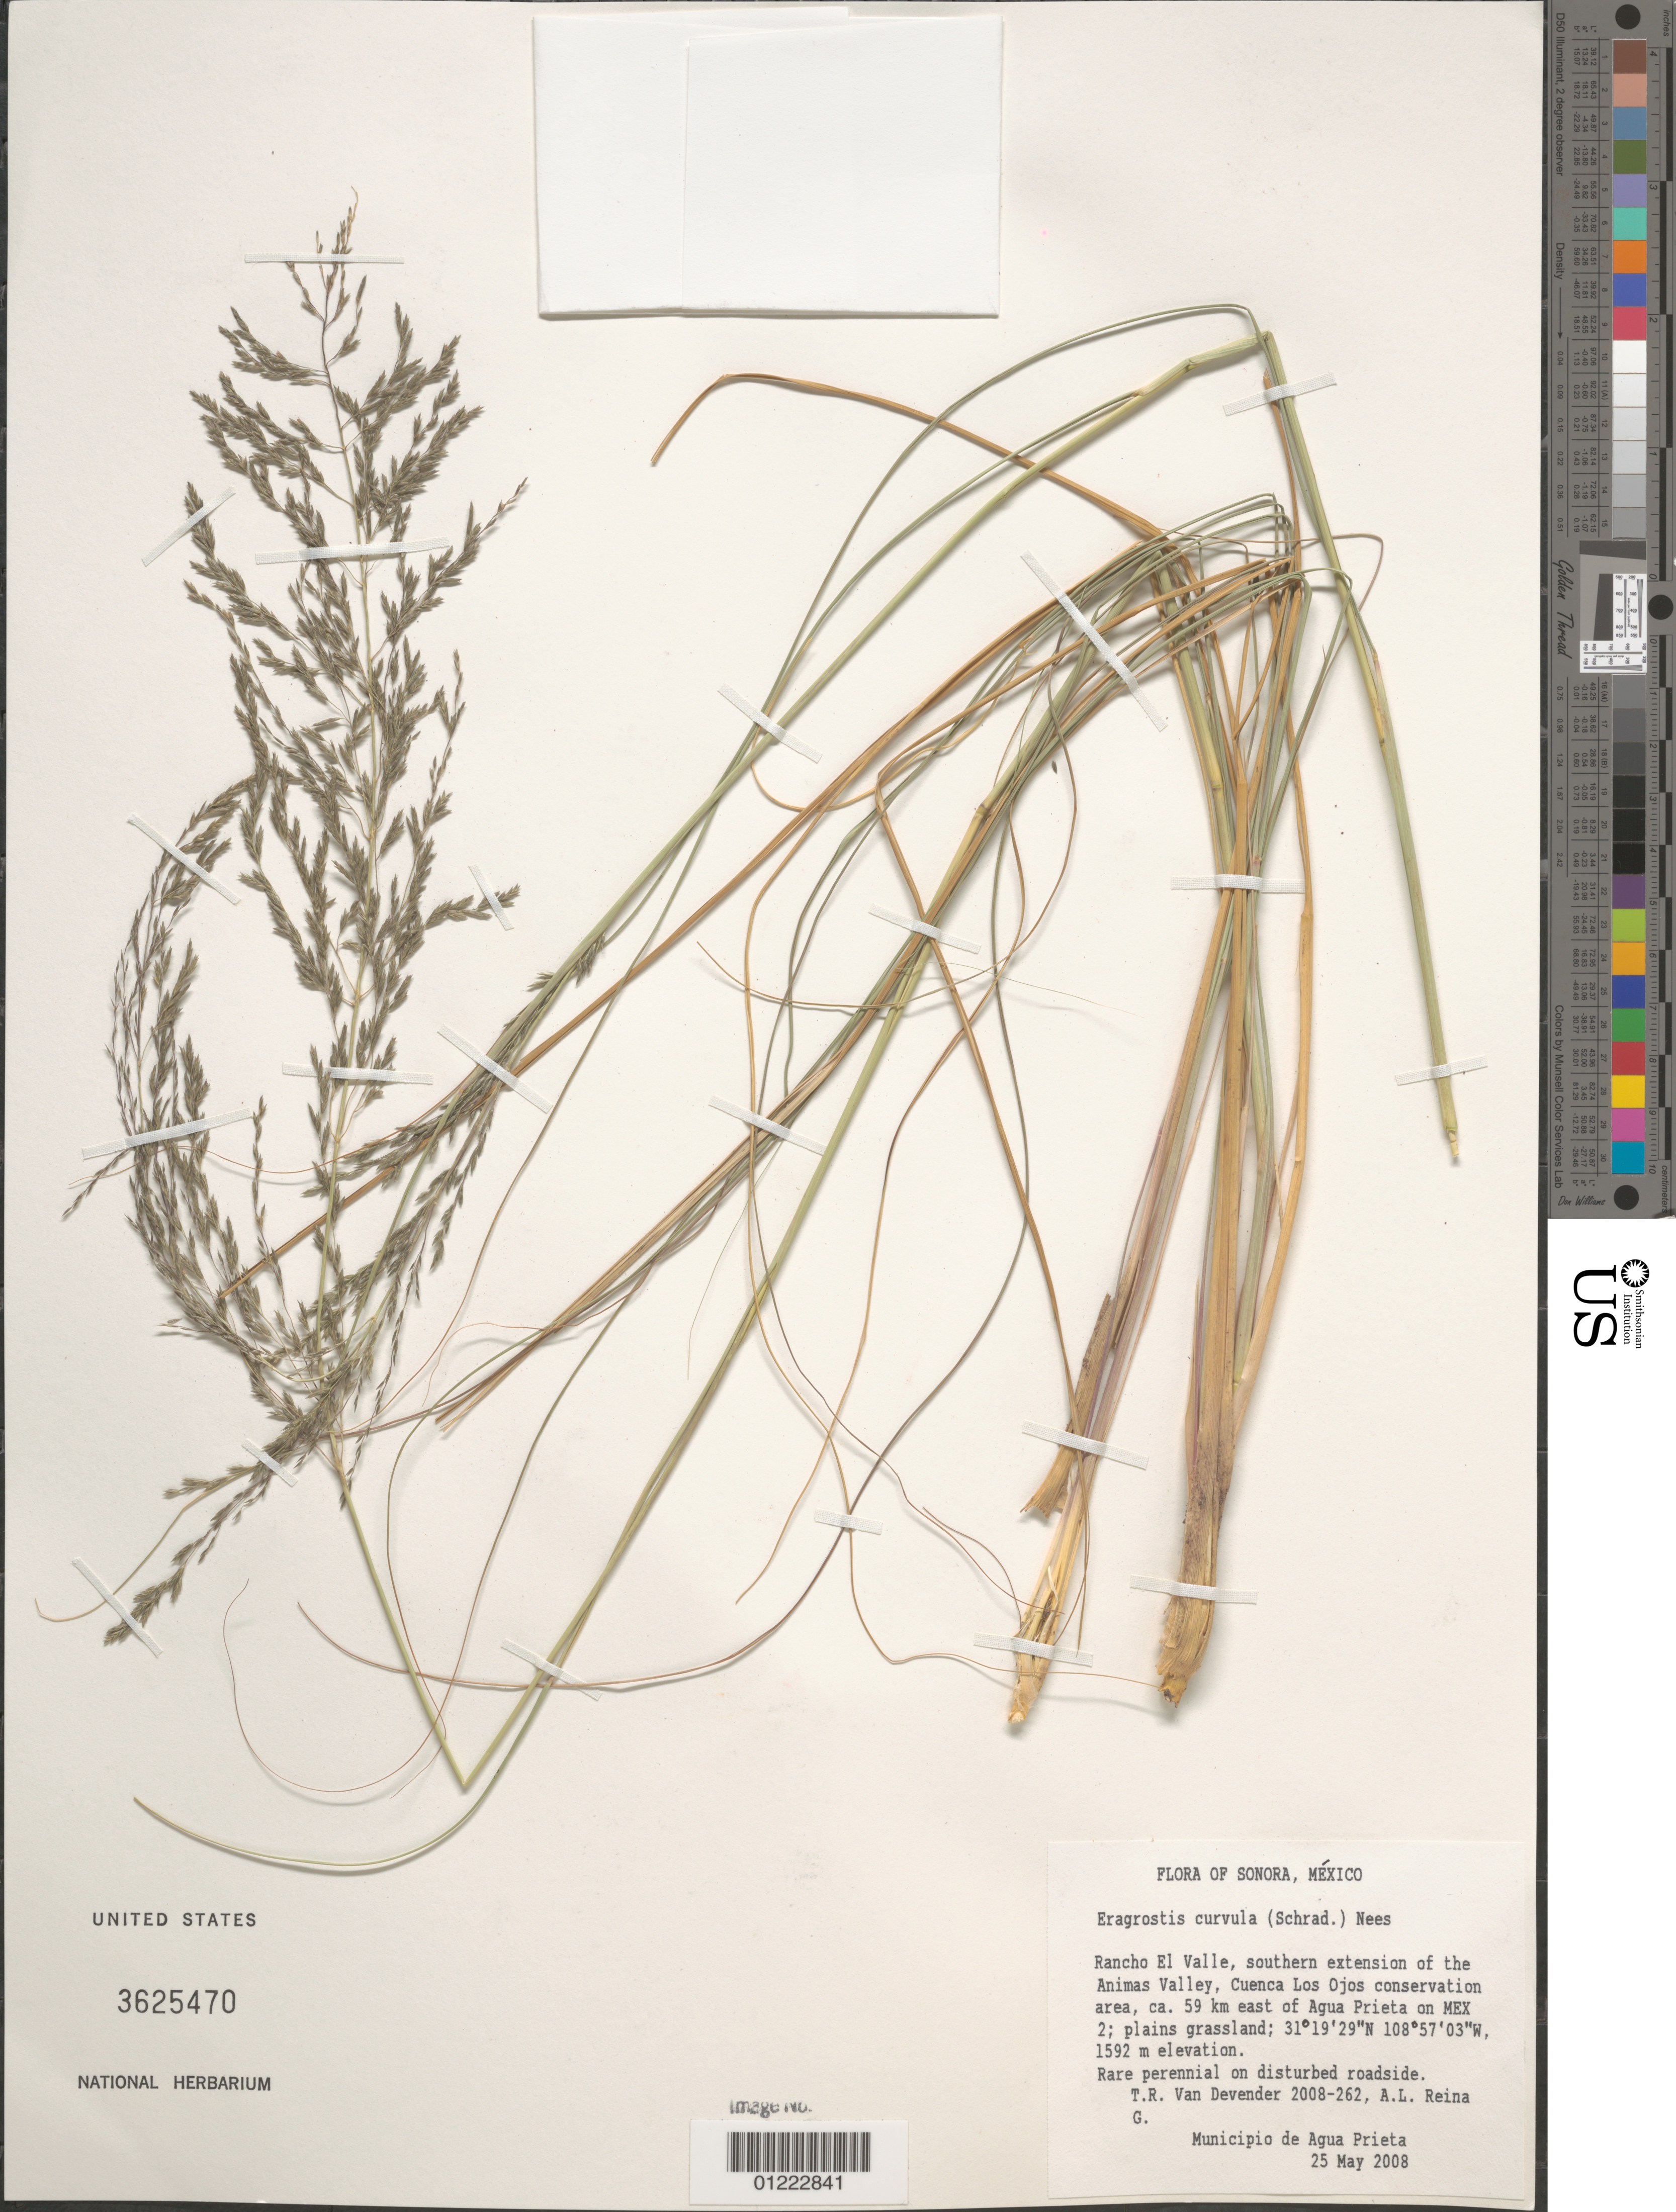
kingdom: Plantae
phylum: Tracheophyta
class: Liliopsida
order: Poales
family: Poaceae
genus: Eragrostis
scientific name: Eragrostis curvula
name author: (Schrad.) Nees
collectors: T. R. Van Devender & A. L. Reina G.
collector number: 2008-262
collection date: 2008-05-02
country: Mexico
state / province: Sonora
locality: Rancho El Valle, southern extension of the Animas Valley, Cuenca Los Ojos conservation area, ca. 59 km east of Agua Prieta on MEX 2; plains grassland;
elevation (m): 1592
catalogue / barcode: US 3625470